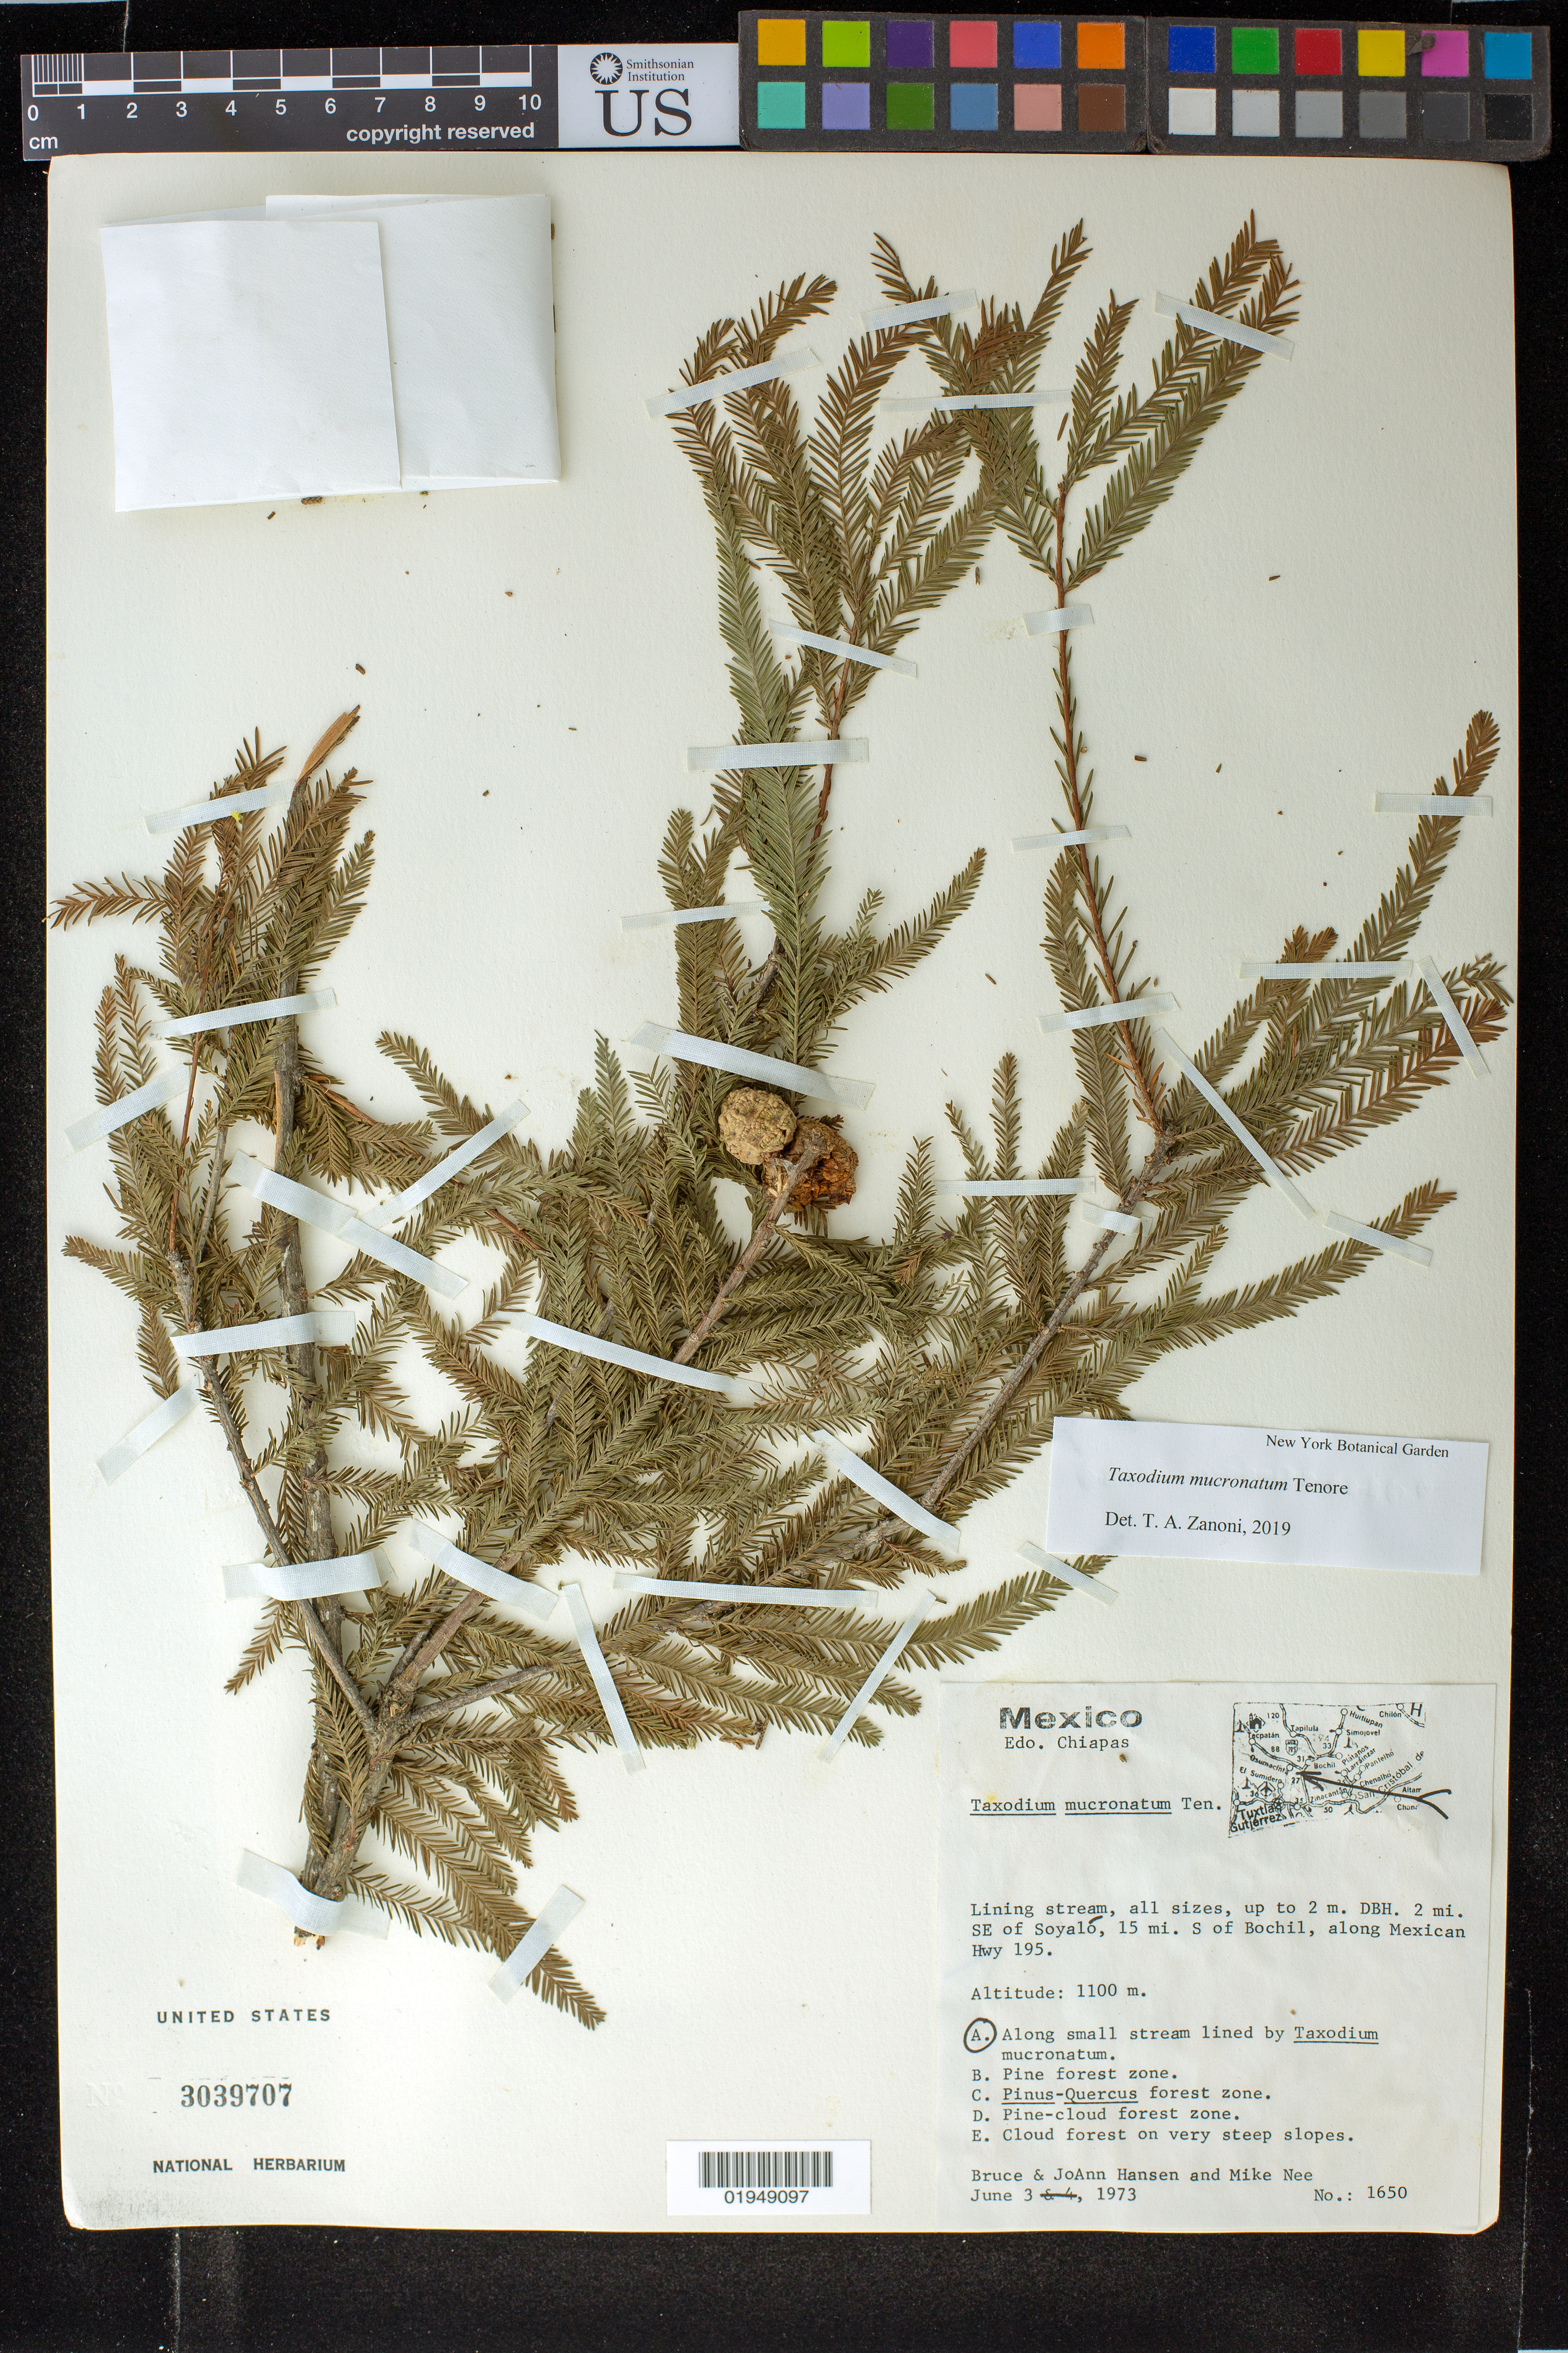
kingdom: Plantae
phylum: Tracheophyta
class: Pinopsida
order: Pinales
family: Cupressaceae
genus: Taxodium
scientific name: Taxodium mucronatum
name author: Ten.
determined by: Zanoni, T. A., (NY), New York Botanical Garden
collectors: B. Hansen, J. Hansen & M. Nee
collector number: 1650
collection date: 1973-06-03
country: Mexico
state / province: Chiapas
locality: Edo Chiapas, 2 mi SE of Soyalo, 15 mi S of Bochil, along Mexican Hwy 195. Along small stream lined by Taxodium Mucronatum.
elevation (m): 1100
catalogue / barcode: US 3039707